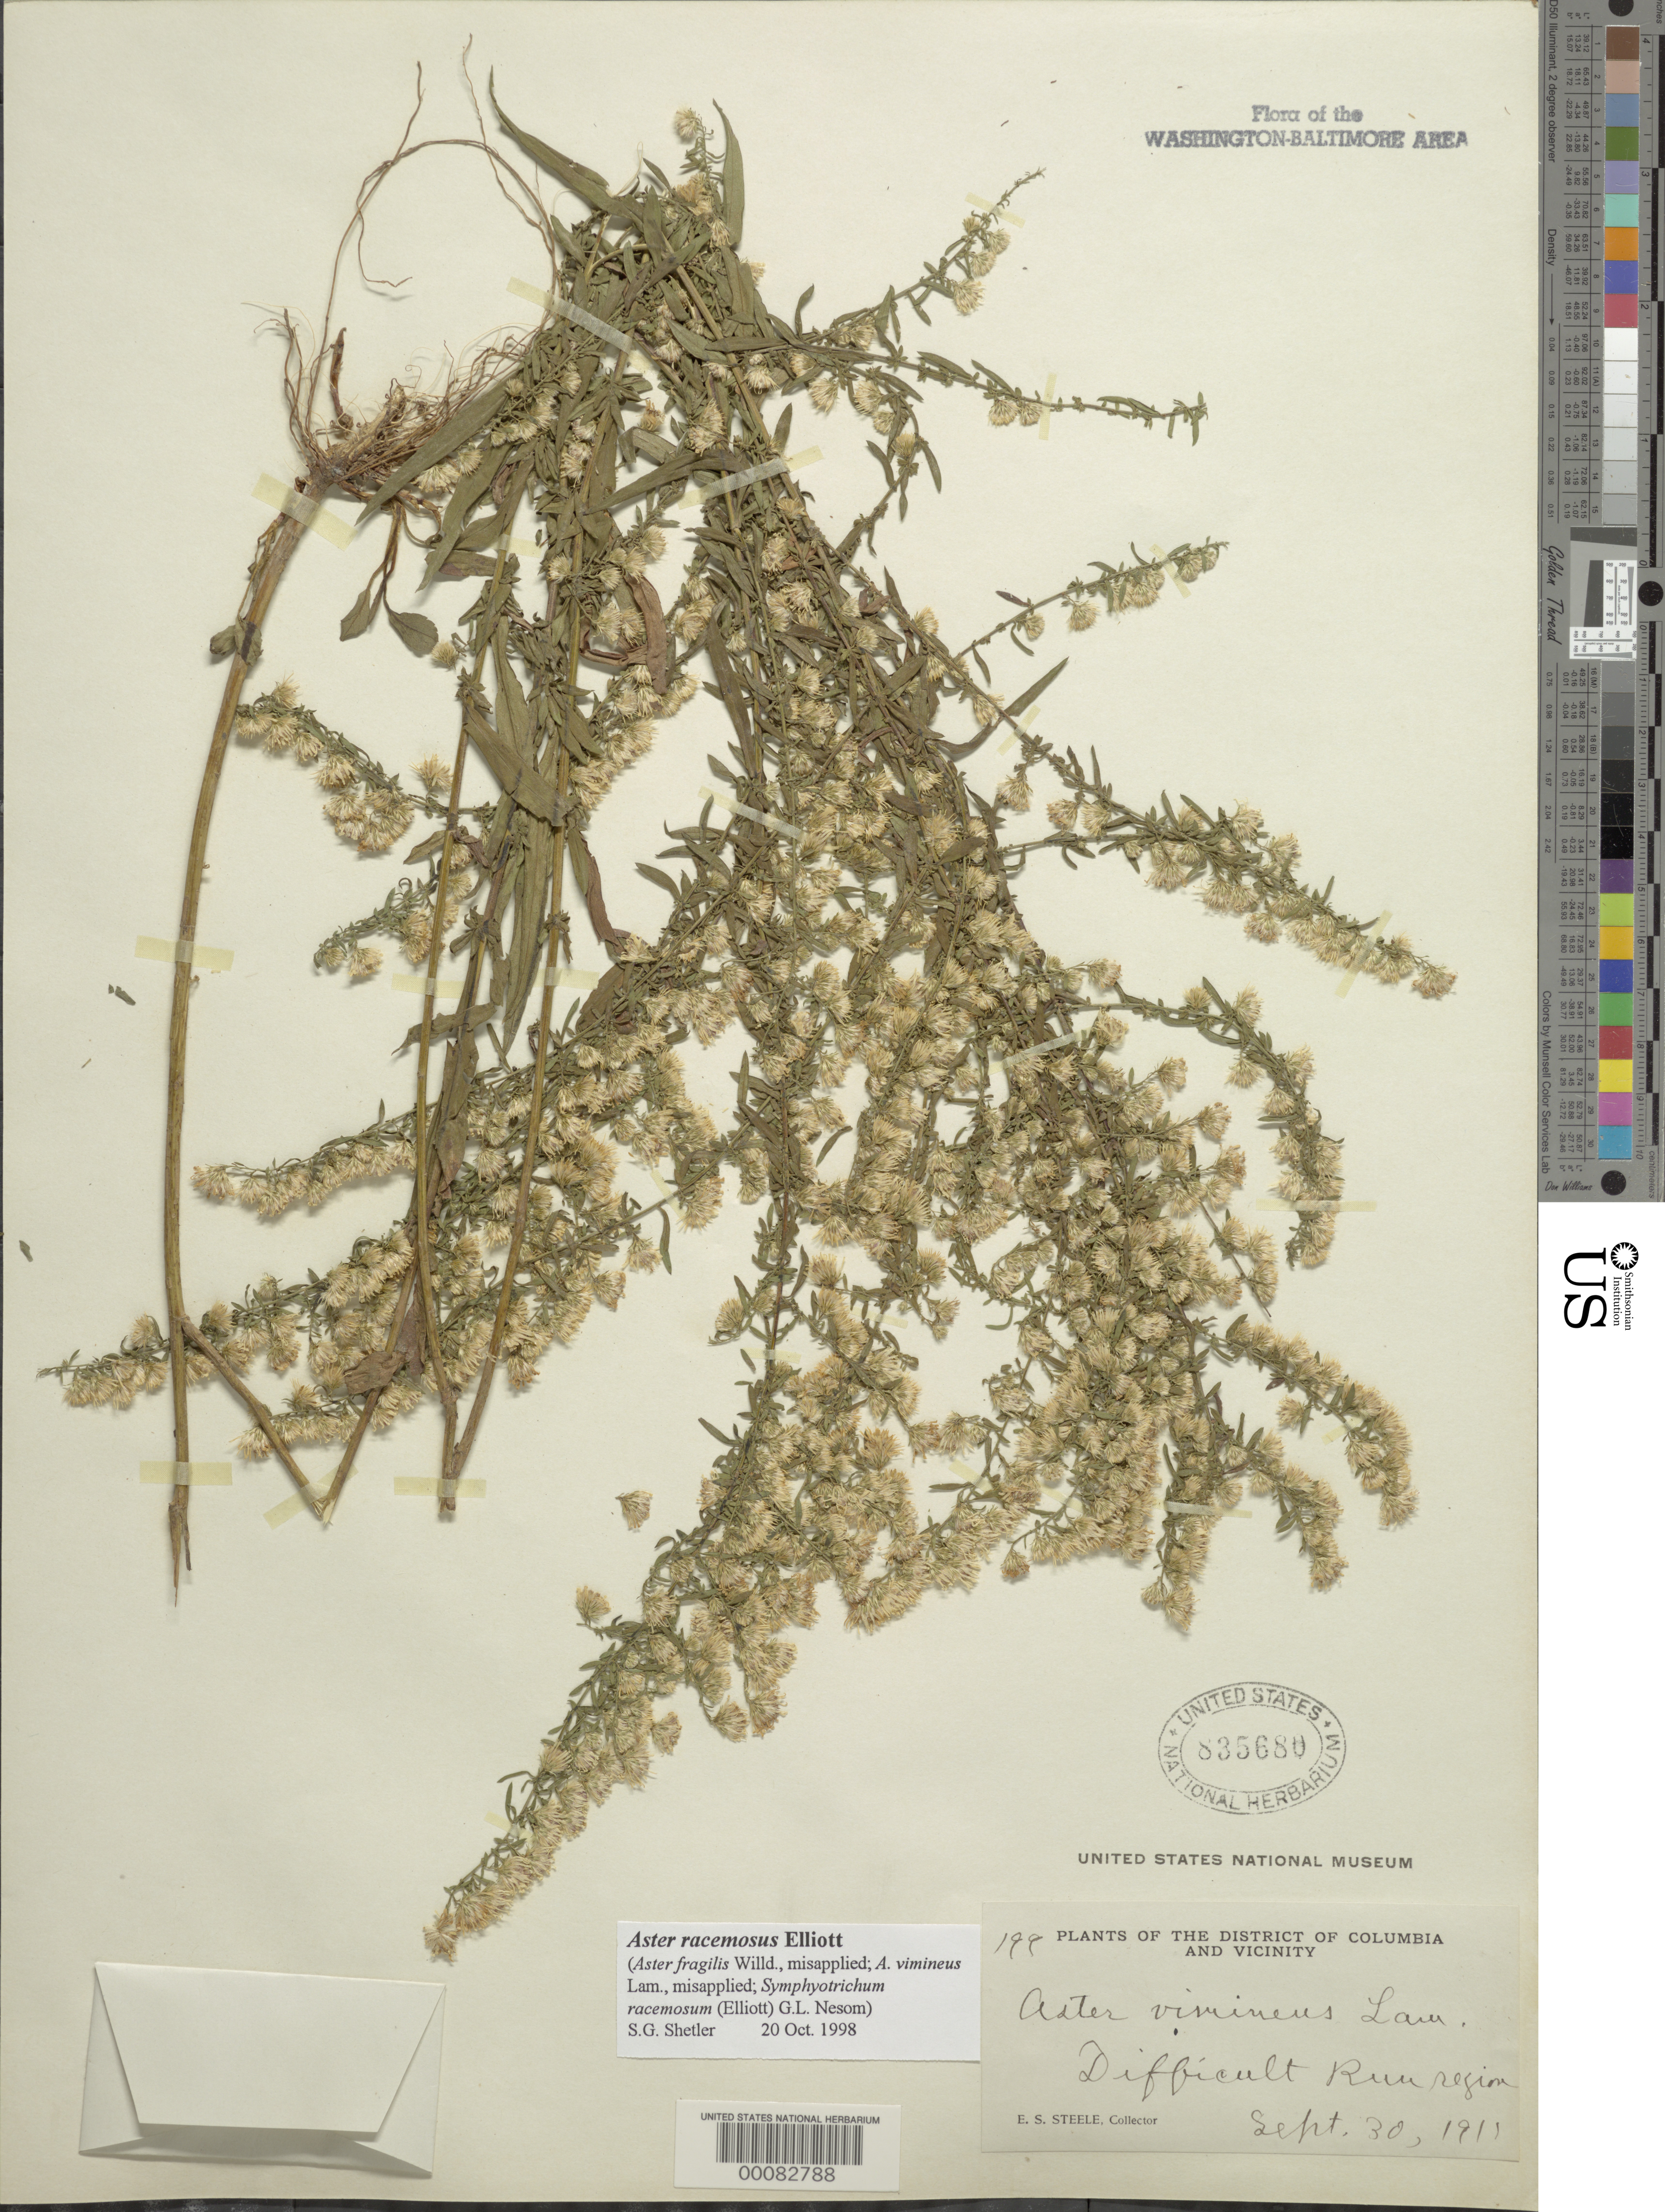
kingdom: Plantae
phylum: Tracheophyta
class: Magnoliopsida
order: Asterales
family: Asteraceae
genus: Symphyotrichum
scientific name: Symphyotrichum racemosum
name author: (Elliott) G.L. Nesom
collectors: E. Steele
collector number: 199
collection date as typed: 30 Sep 1911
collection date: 1911-09-30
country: United States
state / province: Virginia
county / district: Fairfax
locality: Difficult Run Region C. & O. Canal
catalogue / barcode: US 835680